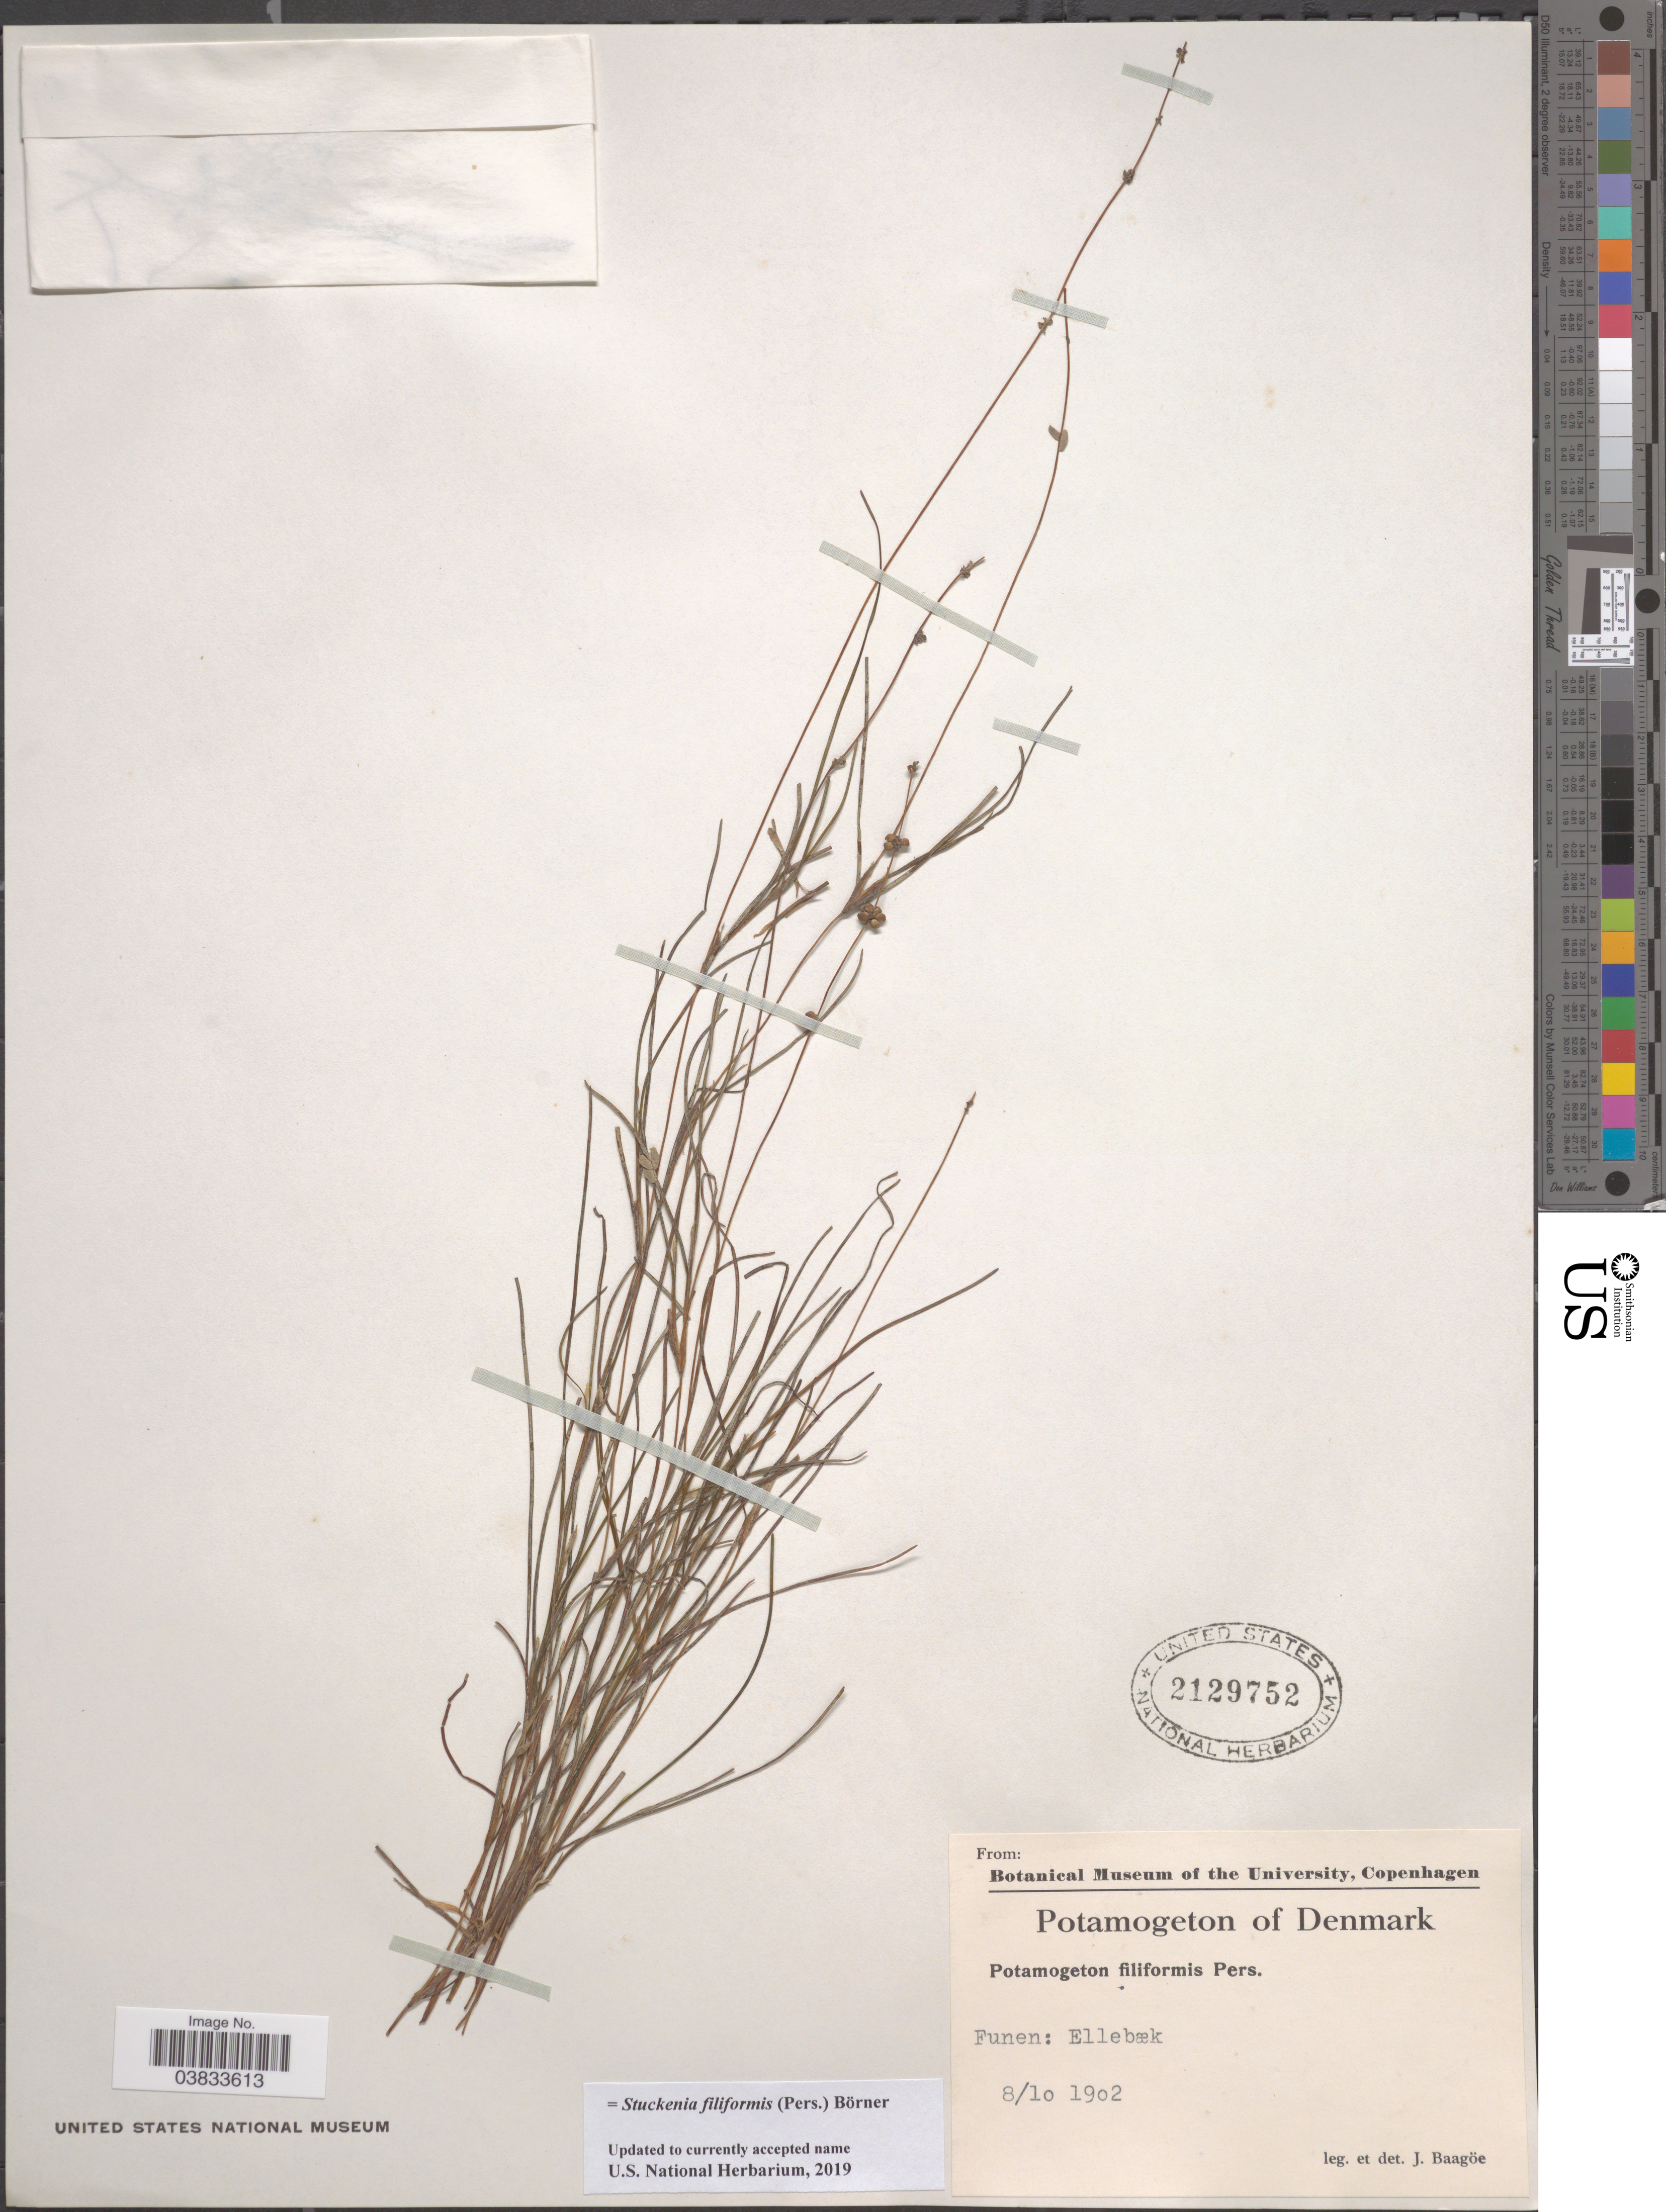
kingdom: Plantae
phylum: Tracheophyta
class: Liliopsida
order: Alismatales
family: Potamogetonaceae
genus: Stuckenia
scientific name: Stuckenia filiformis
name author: (Pers.) Börner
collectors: J. Baagoe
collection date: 1902-10-08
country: Denmark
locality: Funen: Ellebæk.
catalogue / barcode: US 2129752